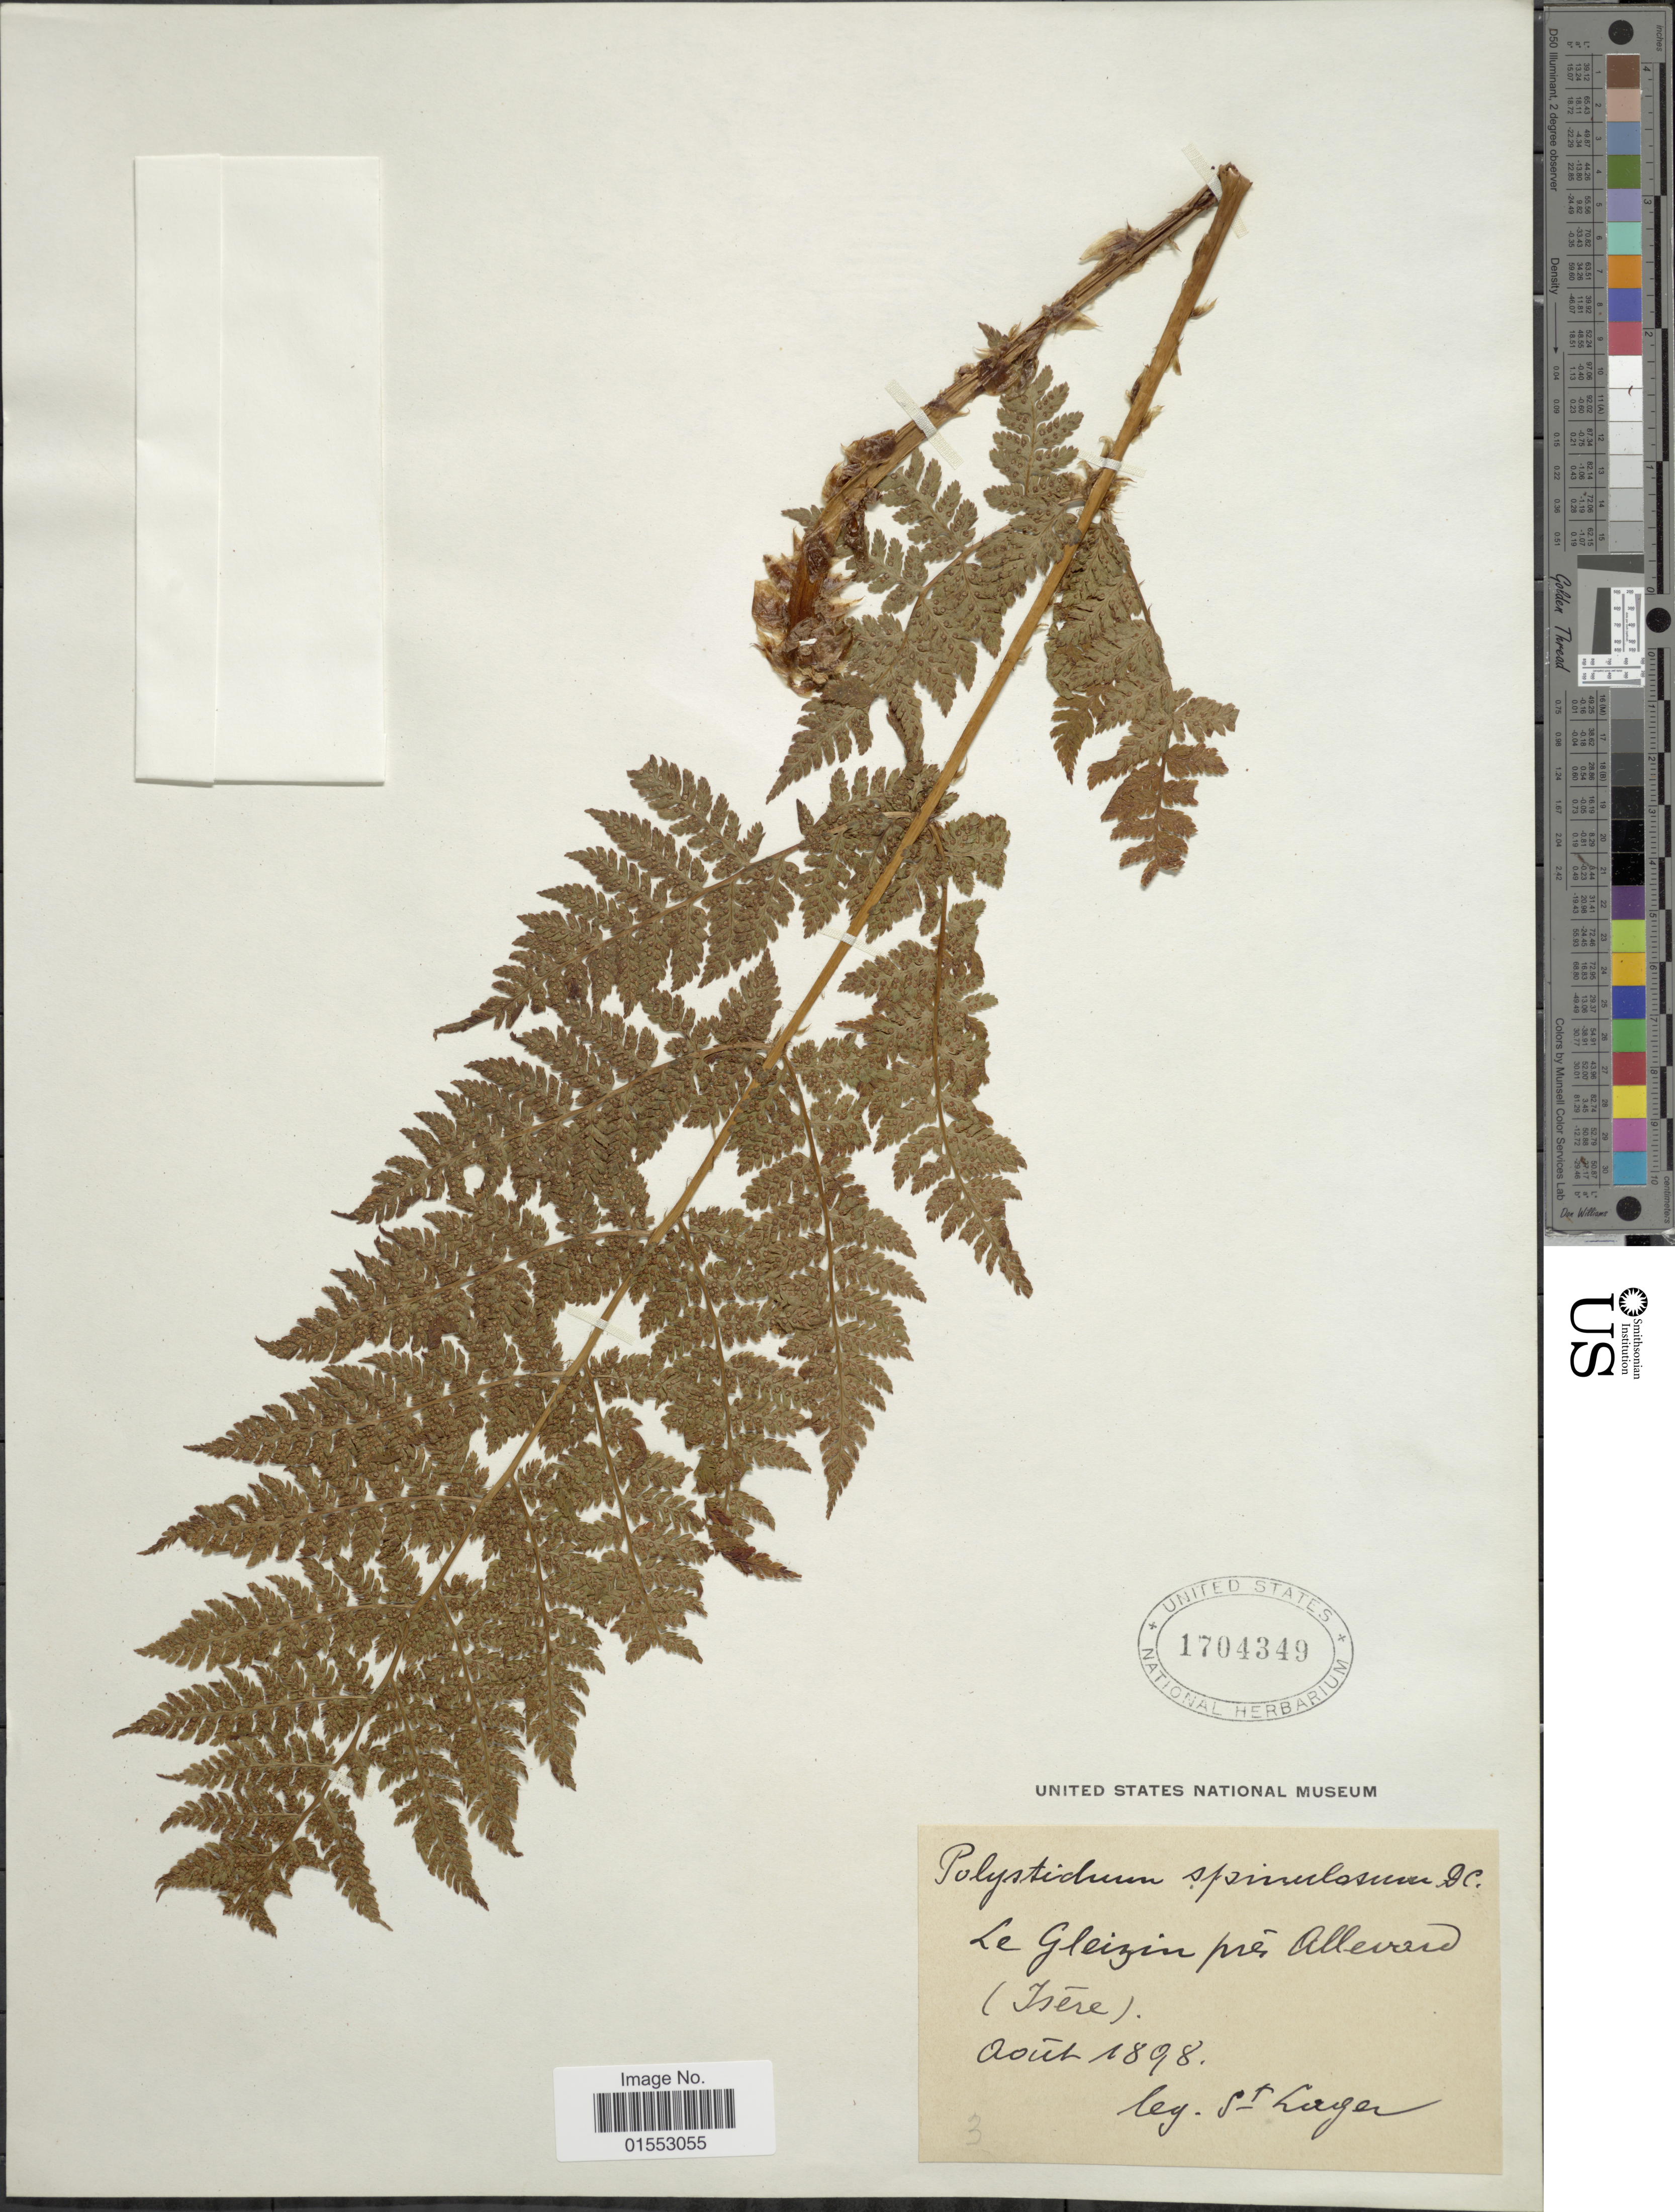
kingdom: Plantae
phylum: Tracheophyta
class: Polypodiopsida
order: Polypodiales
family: Dryopteridaceae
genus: Dryopteris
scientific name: Dryopteris carthusiana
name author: (Villars) H.P. Fuchs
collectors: -. St. Lager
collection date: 1898-08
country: France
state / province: Auvergne-Rhône-Alpes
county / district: Isère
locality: Le Gleizin proi Allevand (Isere) [interpreted]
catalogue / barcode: US 1704349